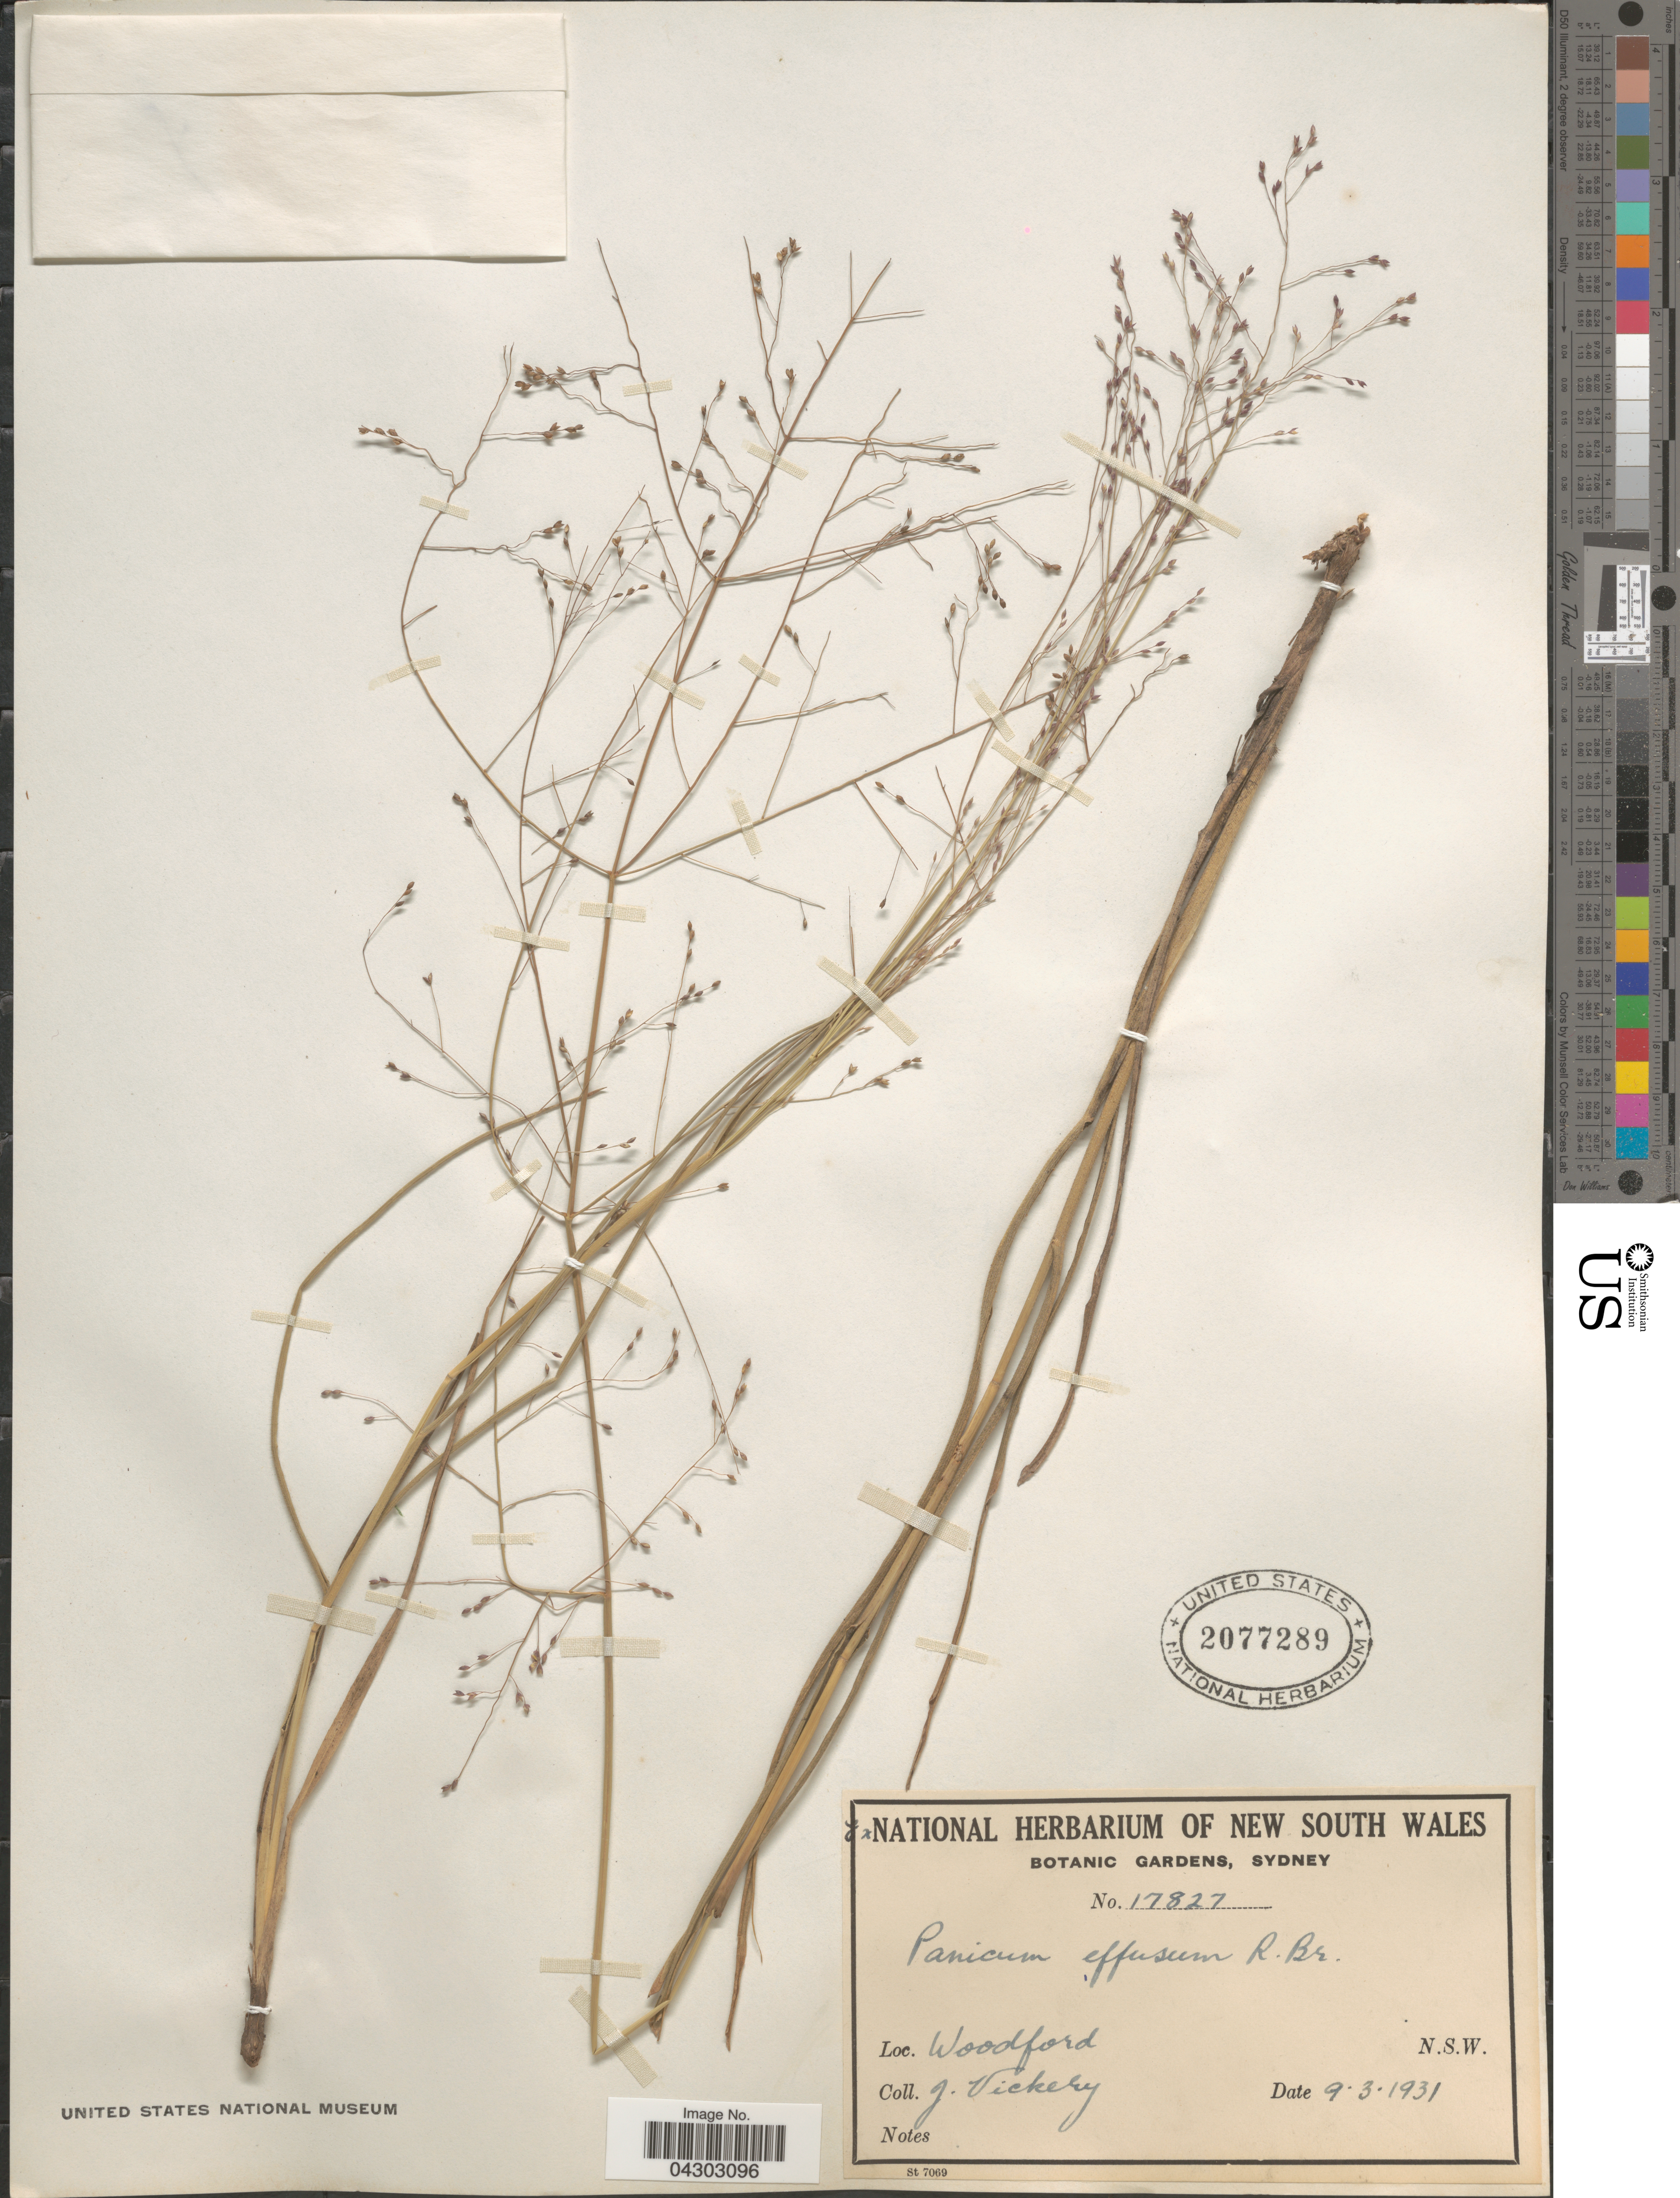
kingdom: Plantae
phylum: Tracheophyta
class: Liliopsida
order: Poales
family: Poaceae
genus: Panicum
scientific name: Panicum effusum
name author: R. Br.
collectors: J. Vickery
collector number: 17827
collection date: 1931-03-09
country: Australia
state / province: New South Wales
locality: Woodford.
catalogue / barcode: US 2077289